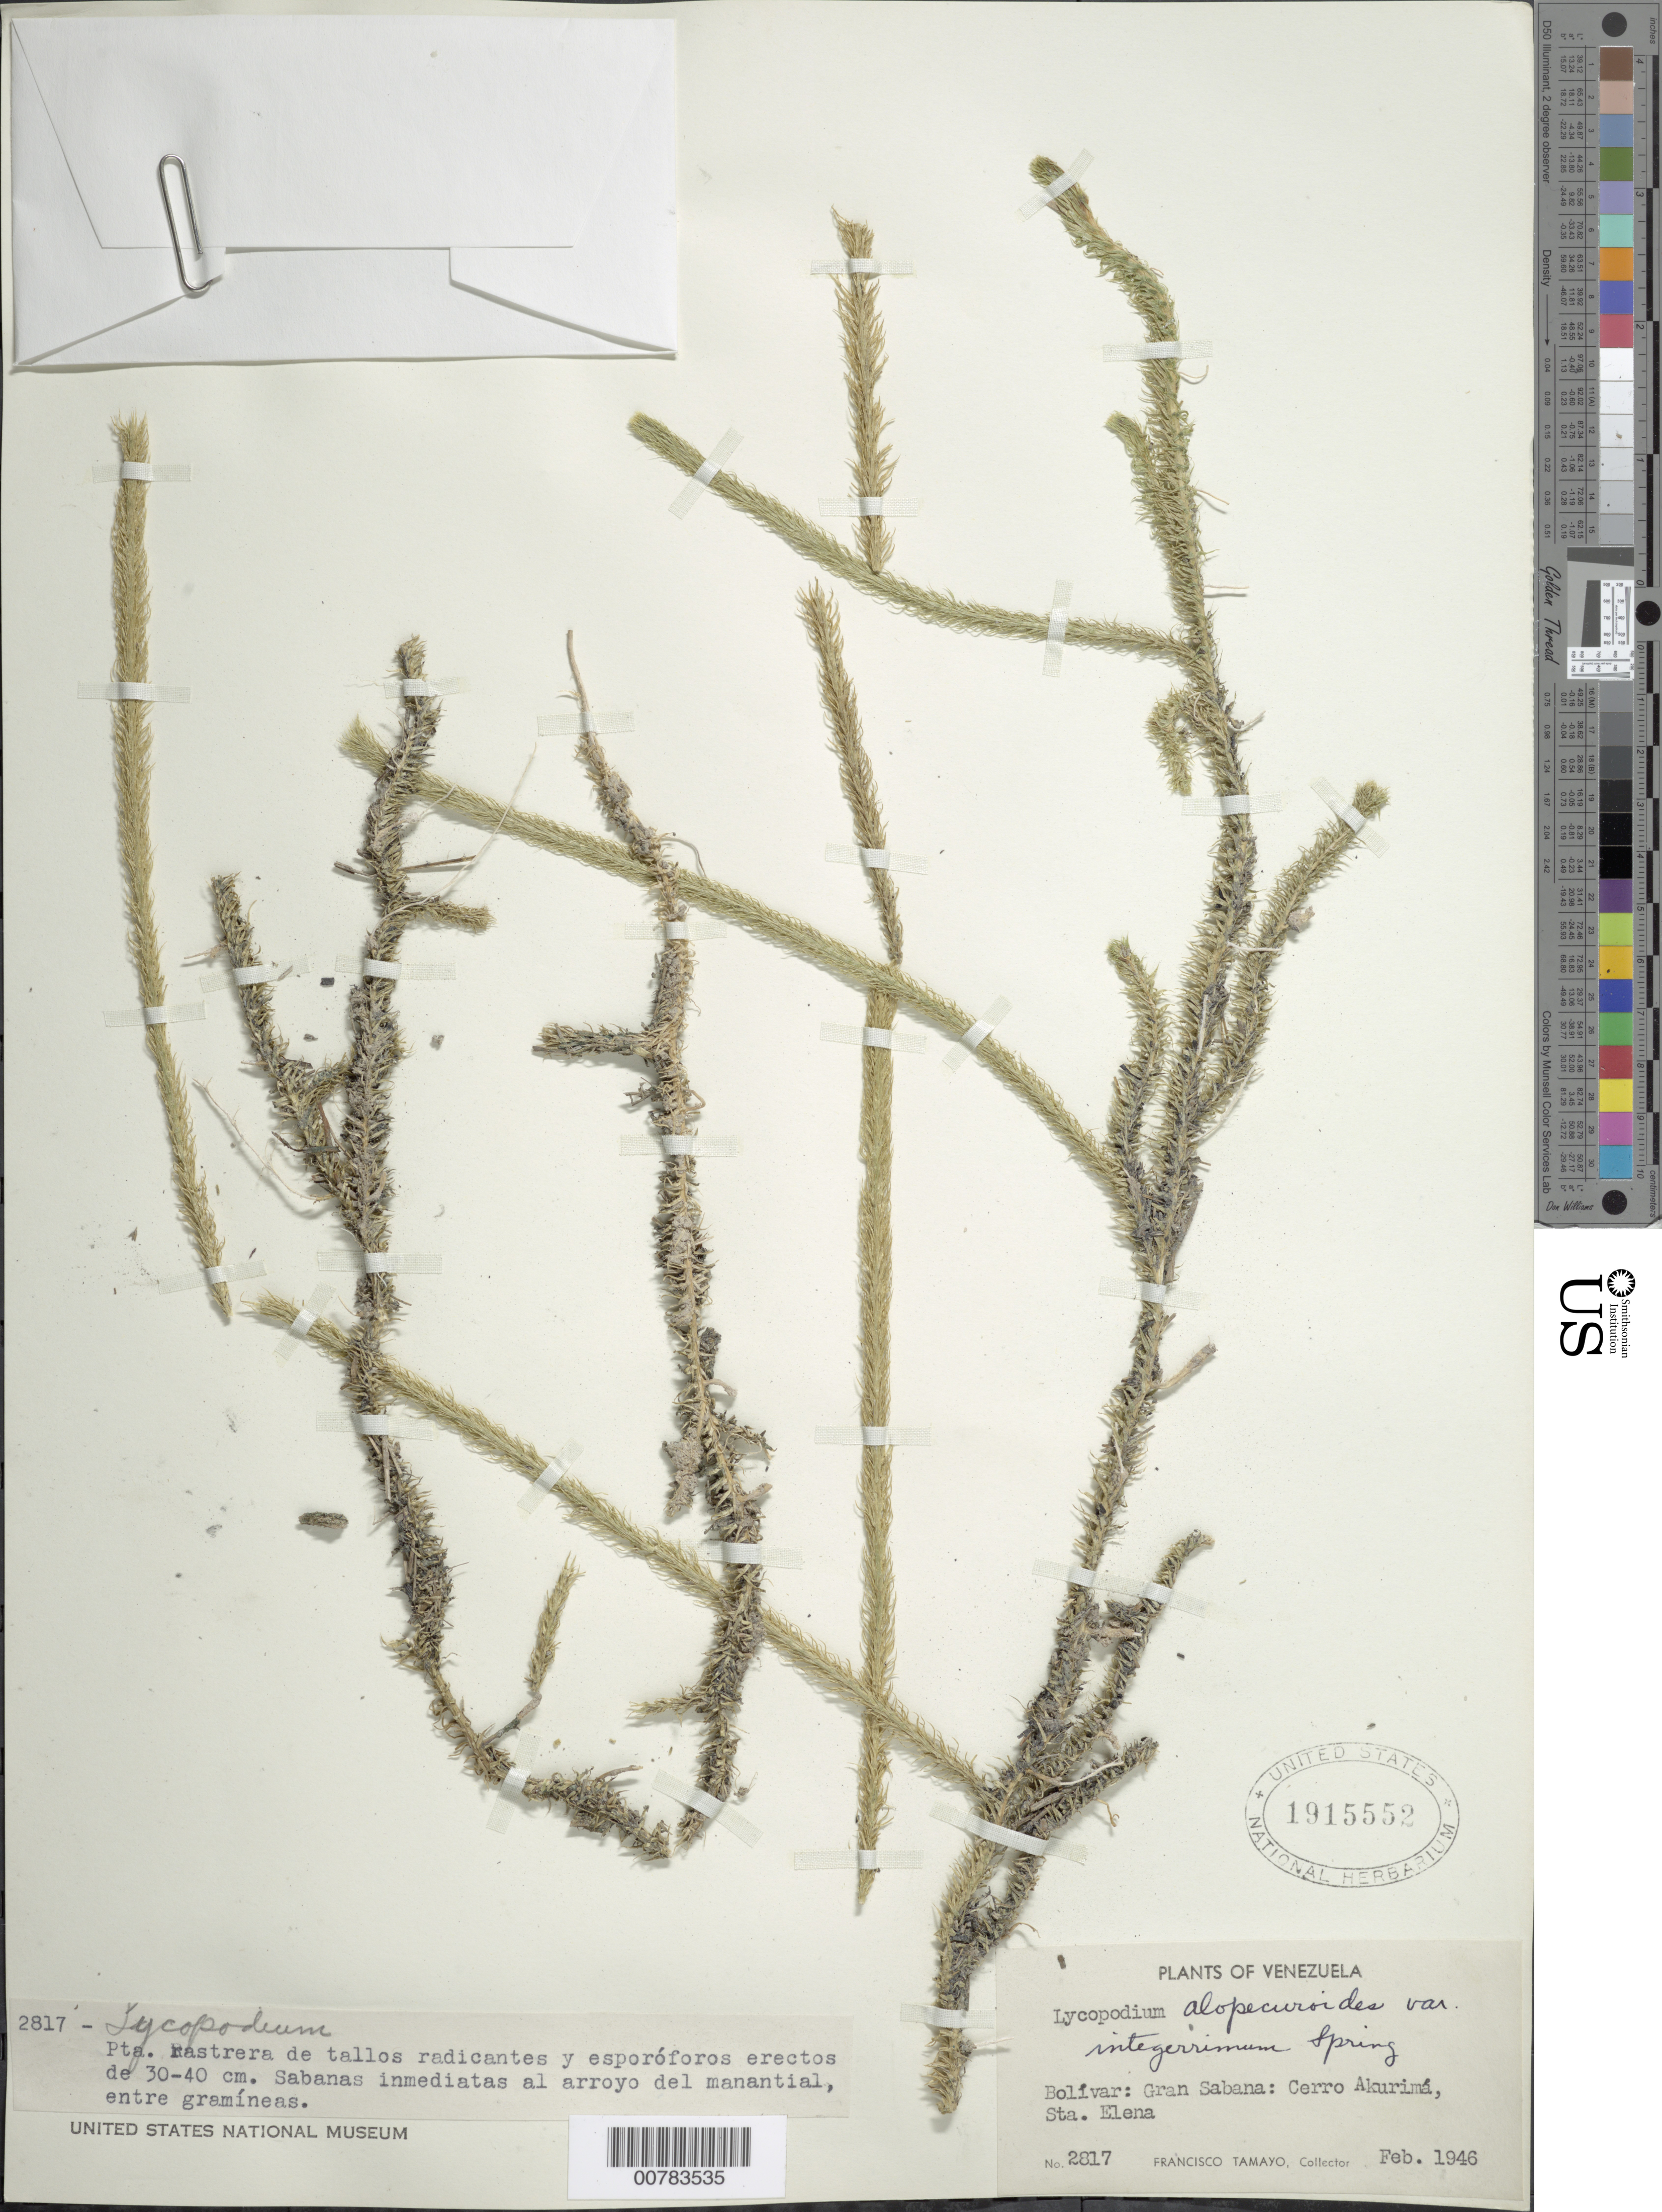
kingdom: Plantae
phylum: Tracheophyta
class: Lycopodiopsida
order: Lycopodiales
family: Lycopodiaceae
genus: Lycopodiella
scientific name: Lycopodiella alopecuroides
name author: (L.) Cranfill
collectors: F. Tamayo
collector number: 2817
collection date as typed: Feb-46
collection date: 1946-02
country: Venezuela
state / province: Bolívar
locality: Gran Sabana, Sta. Elena, Cerro de Acurimá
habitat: Sabanas inmediatas al arroyo del manantial, entre gramíneas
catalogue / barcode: US 1915552